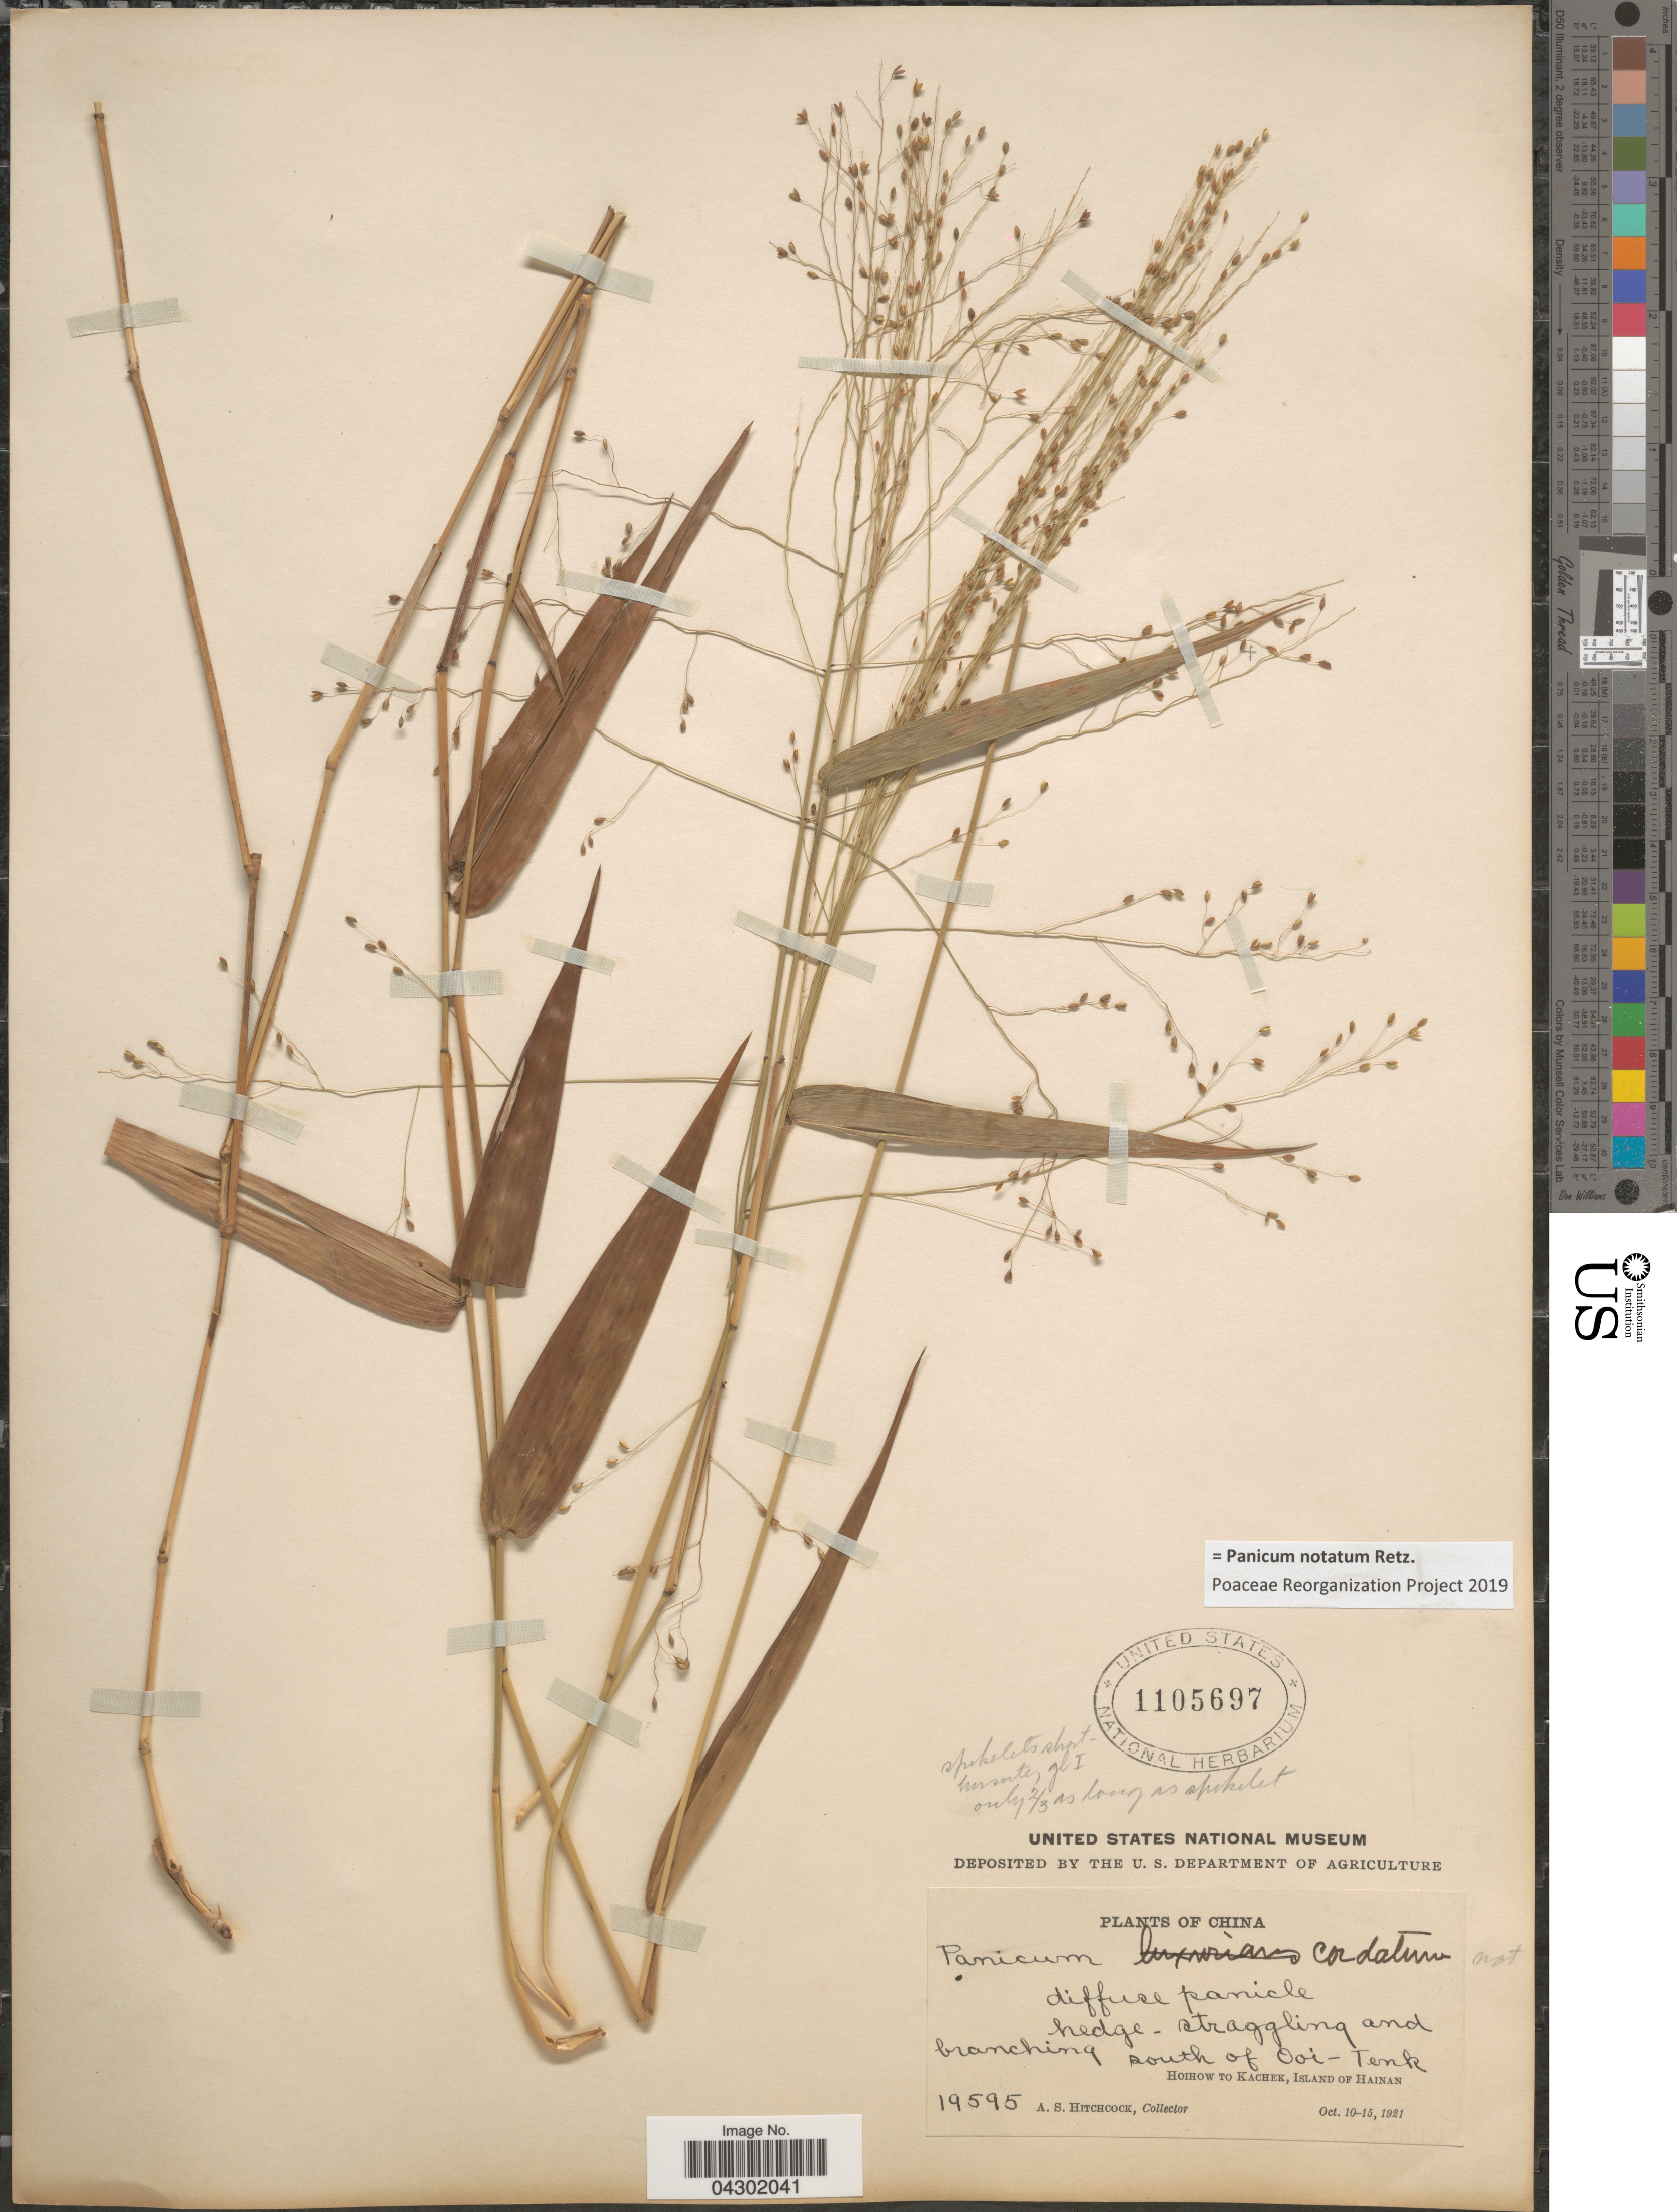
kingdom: Plantae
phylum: Tracheophyta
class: Liliopsida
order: Poales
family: Poaceae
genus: Panicum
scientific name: Panicum notatum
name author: Retz.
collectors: A. S. Hitchcock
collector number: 19595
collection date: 1921-10-10/1921-10-15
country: China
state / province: Hainan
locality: South of Ooi-Tenk. Hoihow to Kachek, Island of Hainan.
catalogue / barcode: US 1105697